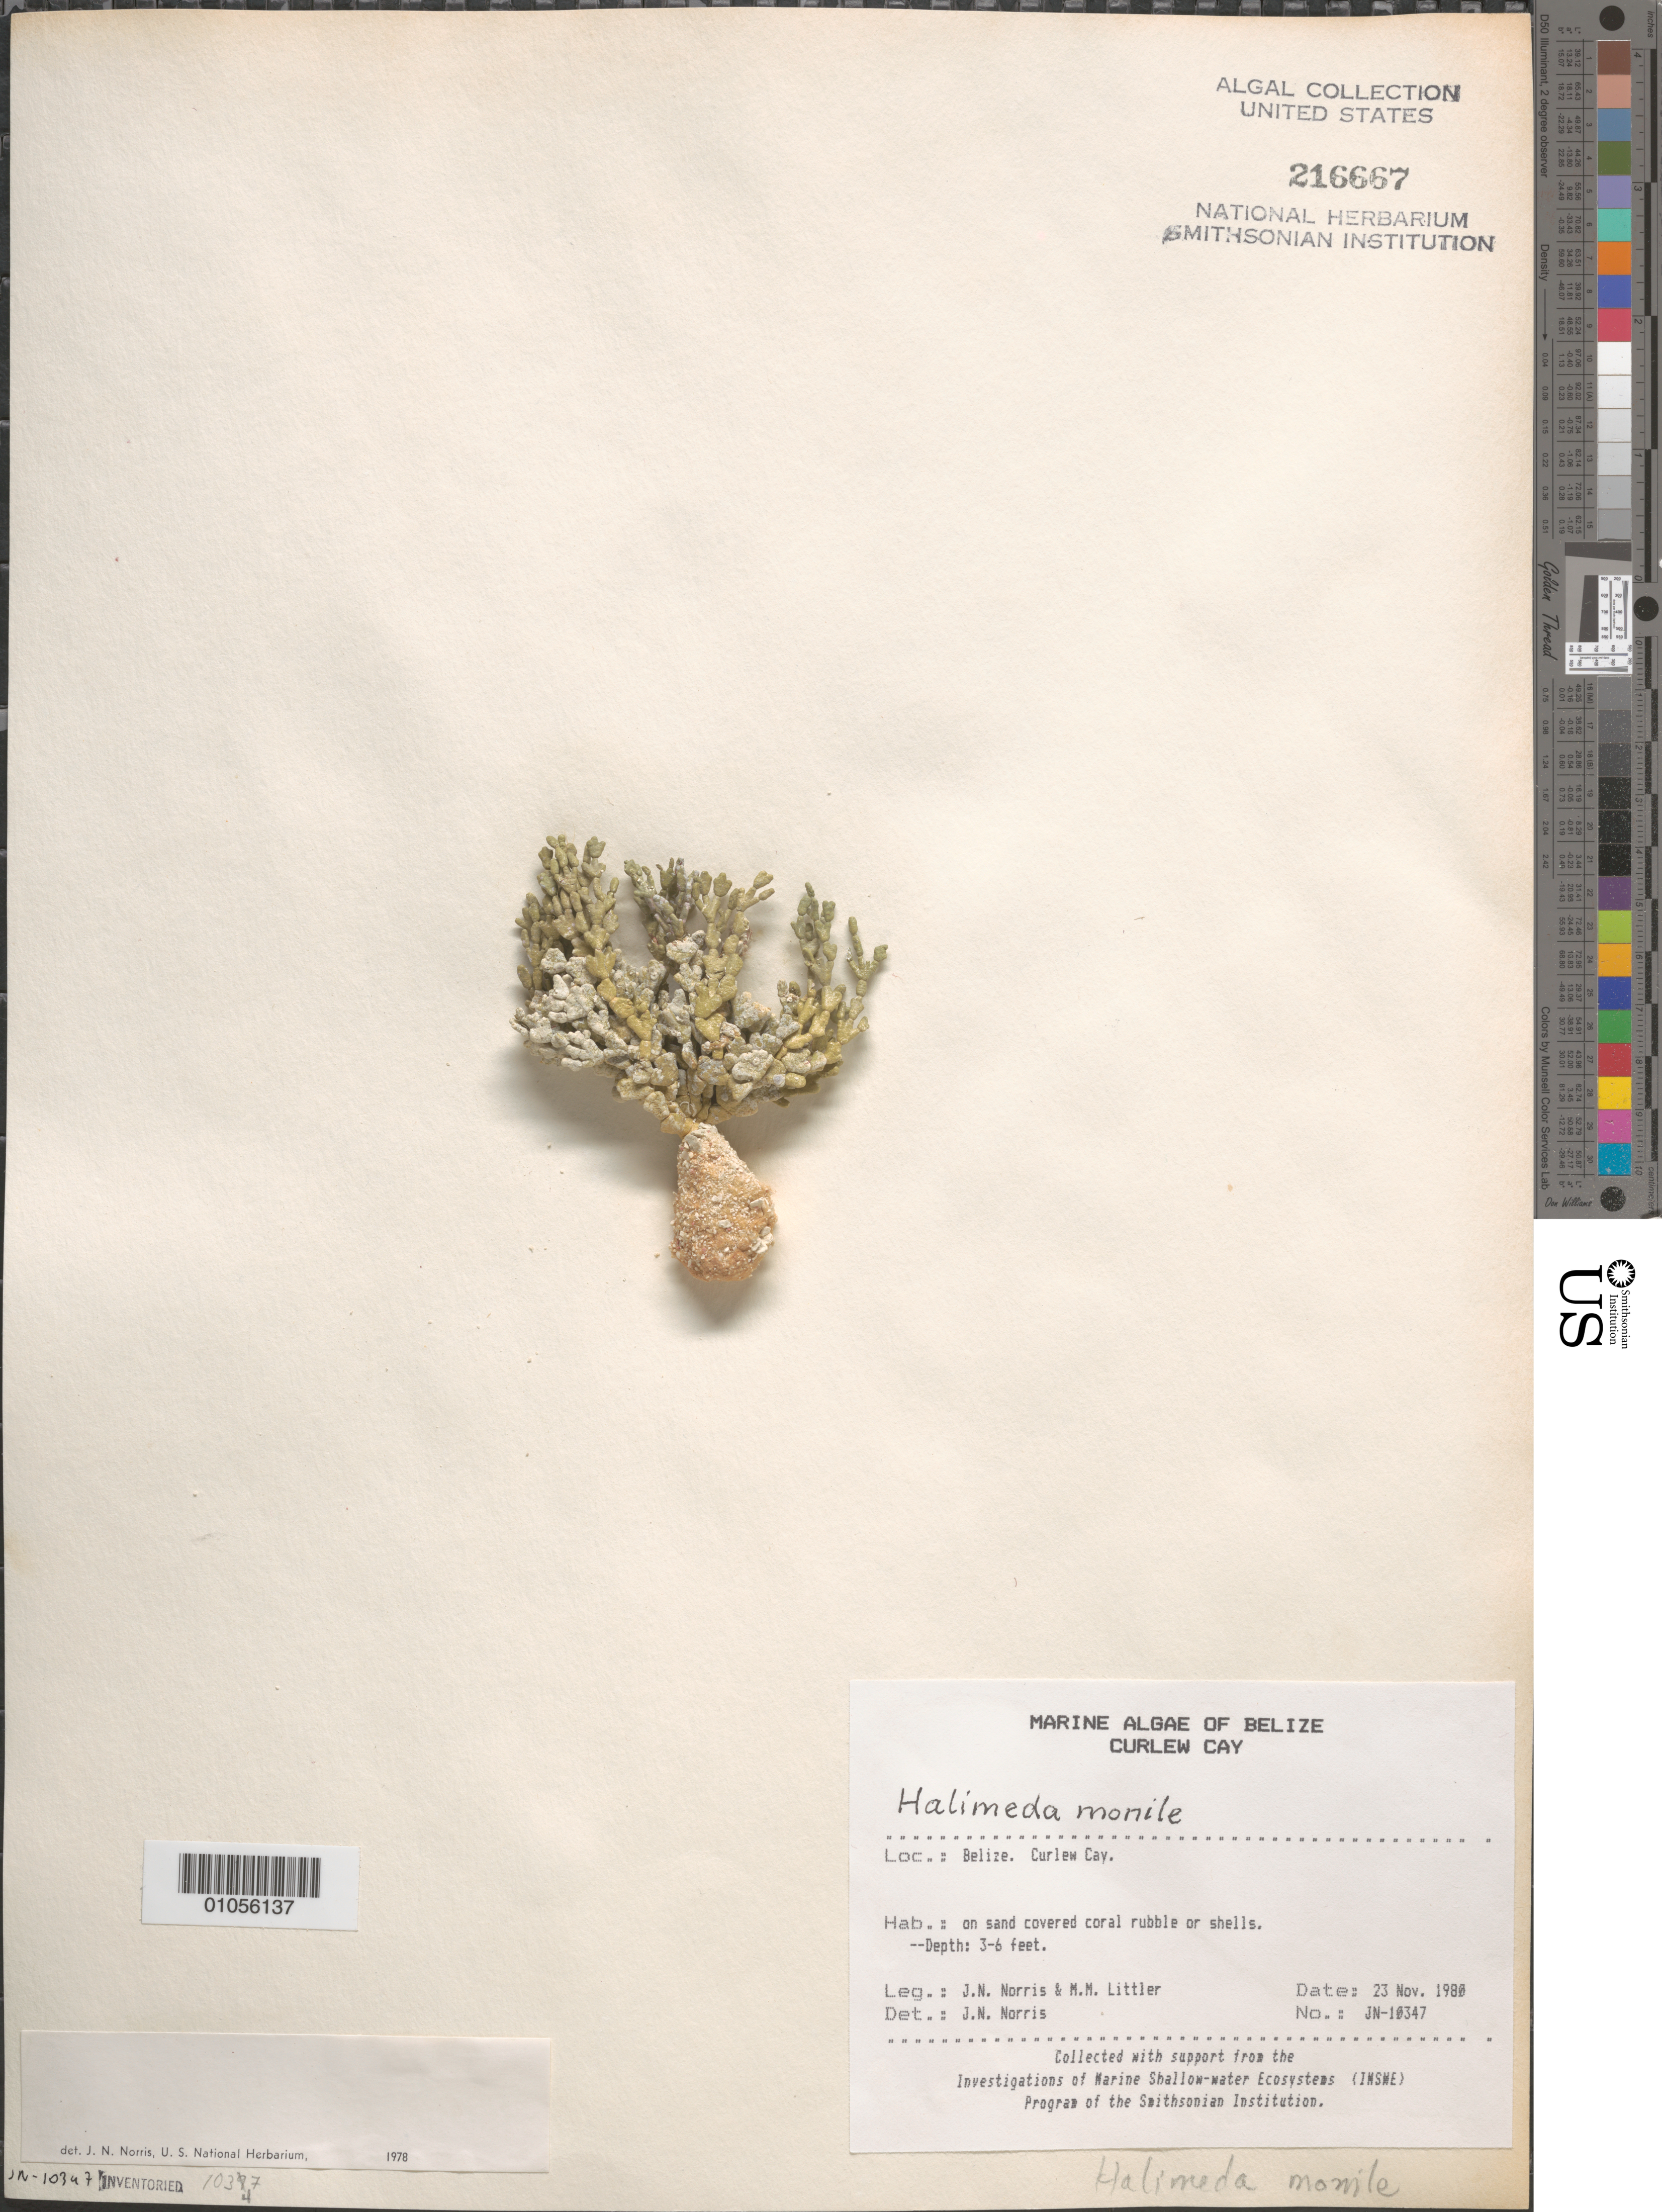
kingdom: Plantae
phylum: Chlorophyta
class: Ulvophyceae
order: Bryopsidales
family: Halimedaceae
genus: Halimeda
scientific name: Halimeda monile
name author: (J. Ellis & Sol.) J.V.Lamouroux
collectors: J. N. Norris & M. M. Littler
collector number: JN-10347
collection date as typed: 23 Nov 1980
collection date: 1980-11-23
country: Belize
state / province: Stann Creek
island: Curlew Cay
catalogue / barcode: US 216667